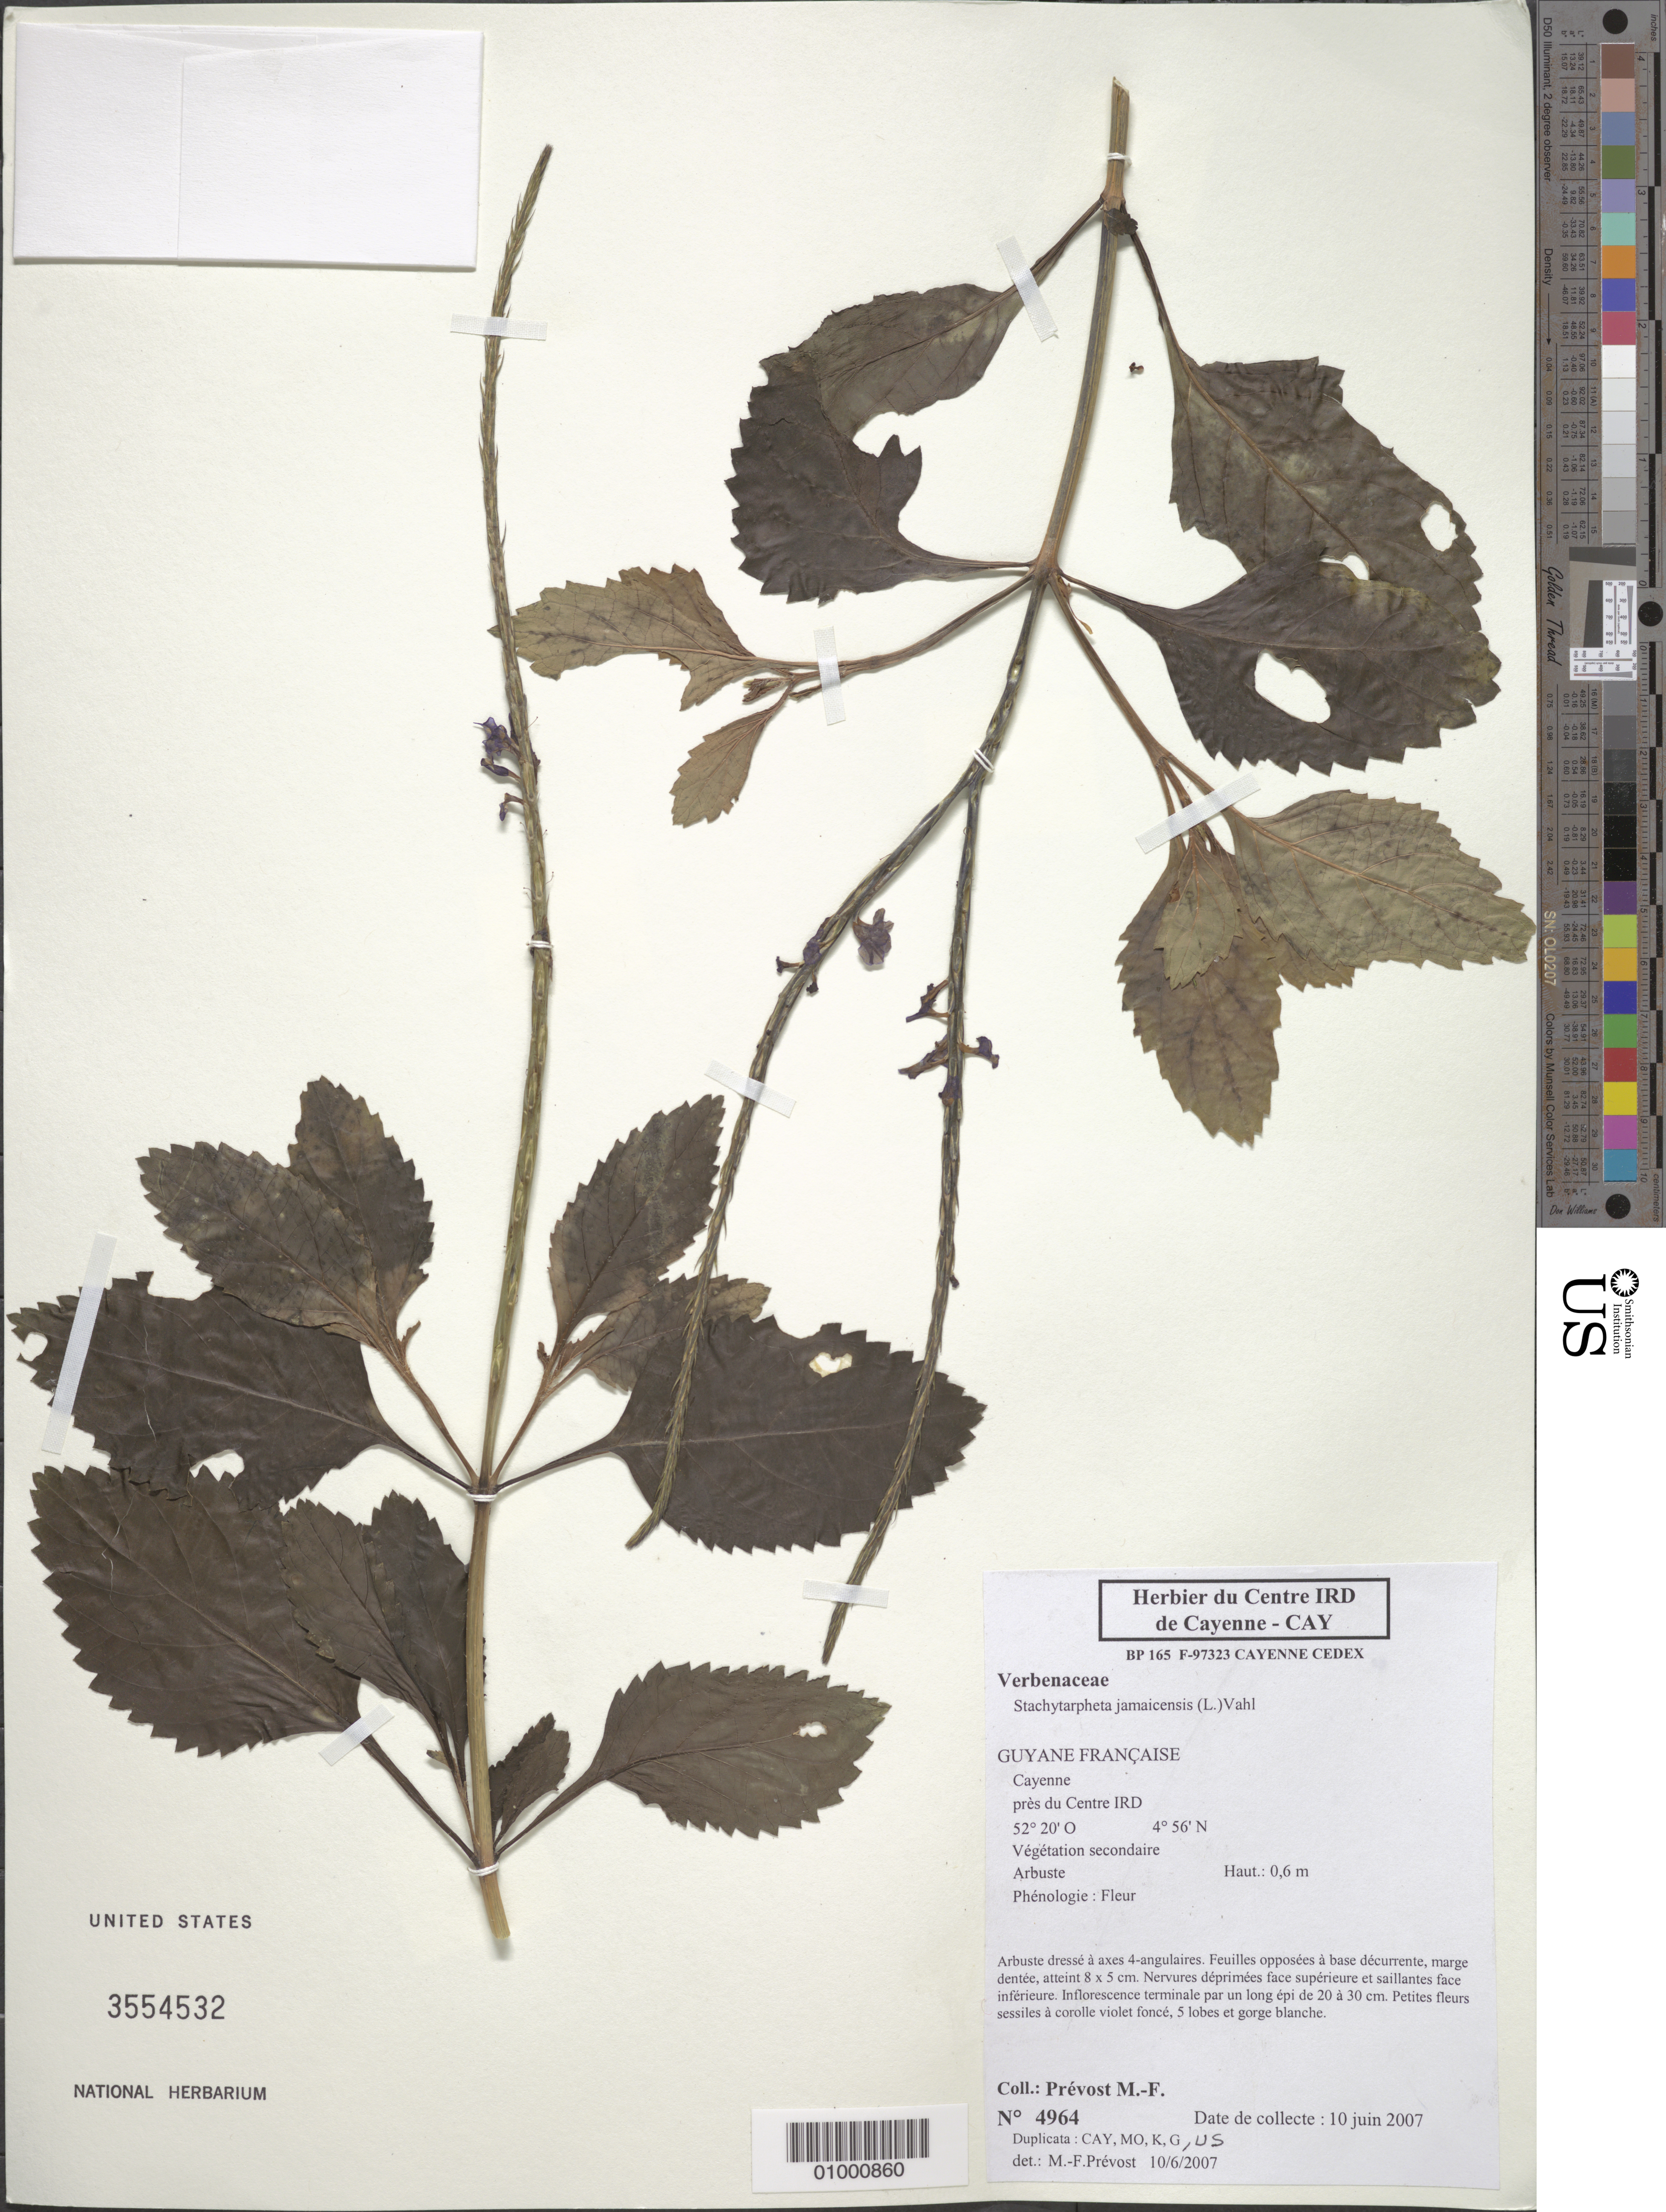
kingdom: Plantae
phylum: Tracheophyta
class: Magnoliopsida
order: Lamiales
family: Verbenaceae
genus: Stachytarpheta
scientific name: Stachytarpheta jamaicensis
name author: (L.) Vahl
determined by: Prévost, M.-F.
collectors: M.-F. Prévost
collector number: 4964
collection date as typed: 10-Jun-07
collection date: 2007-06-10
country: French Guiana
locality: Cayenne, pres du Centre IRD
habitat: Vegetation secondaire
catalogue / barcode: US 3554532